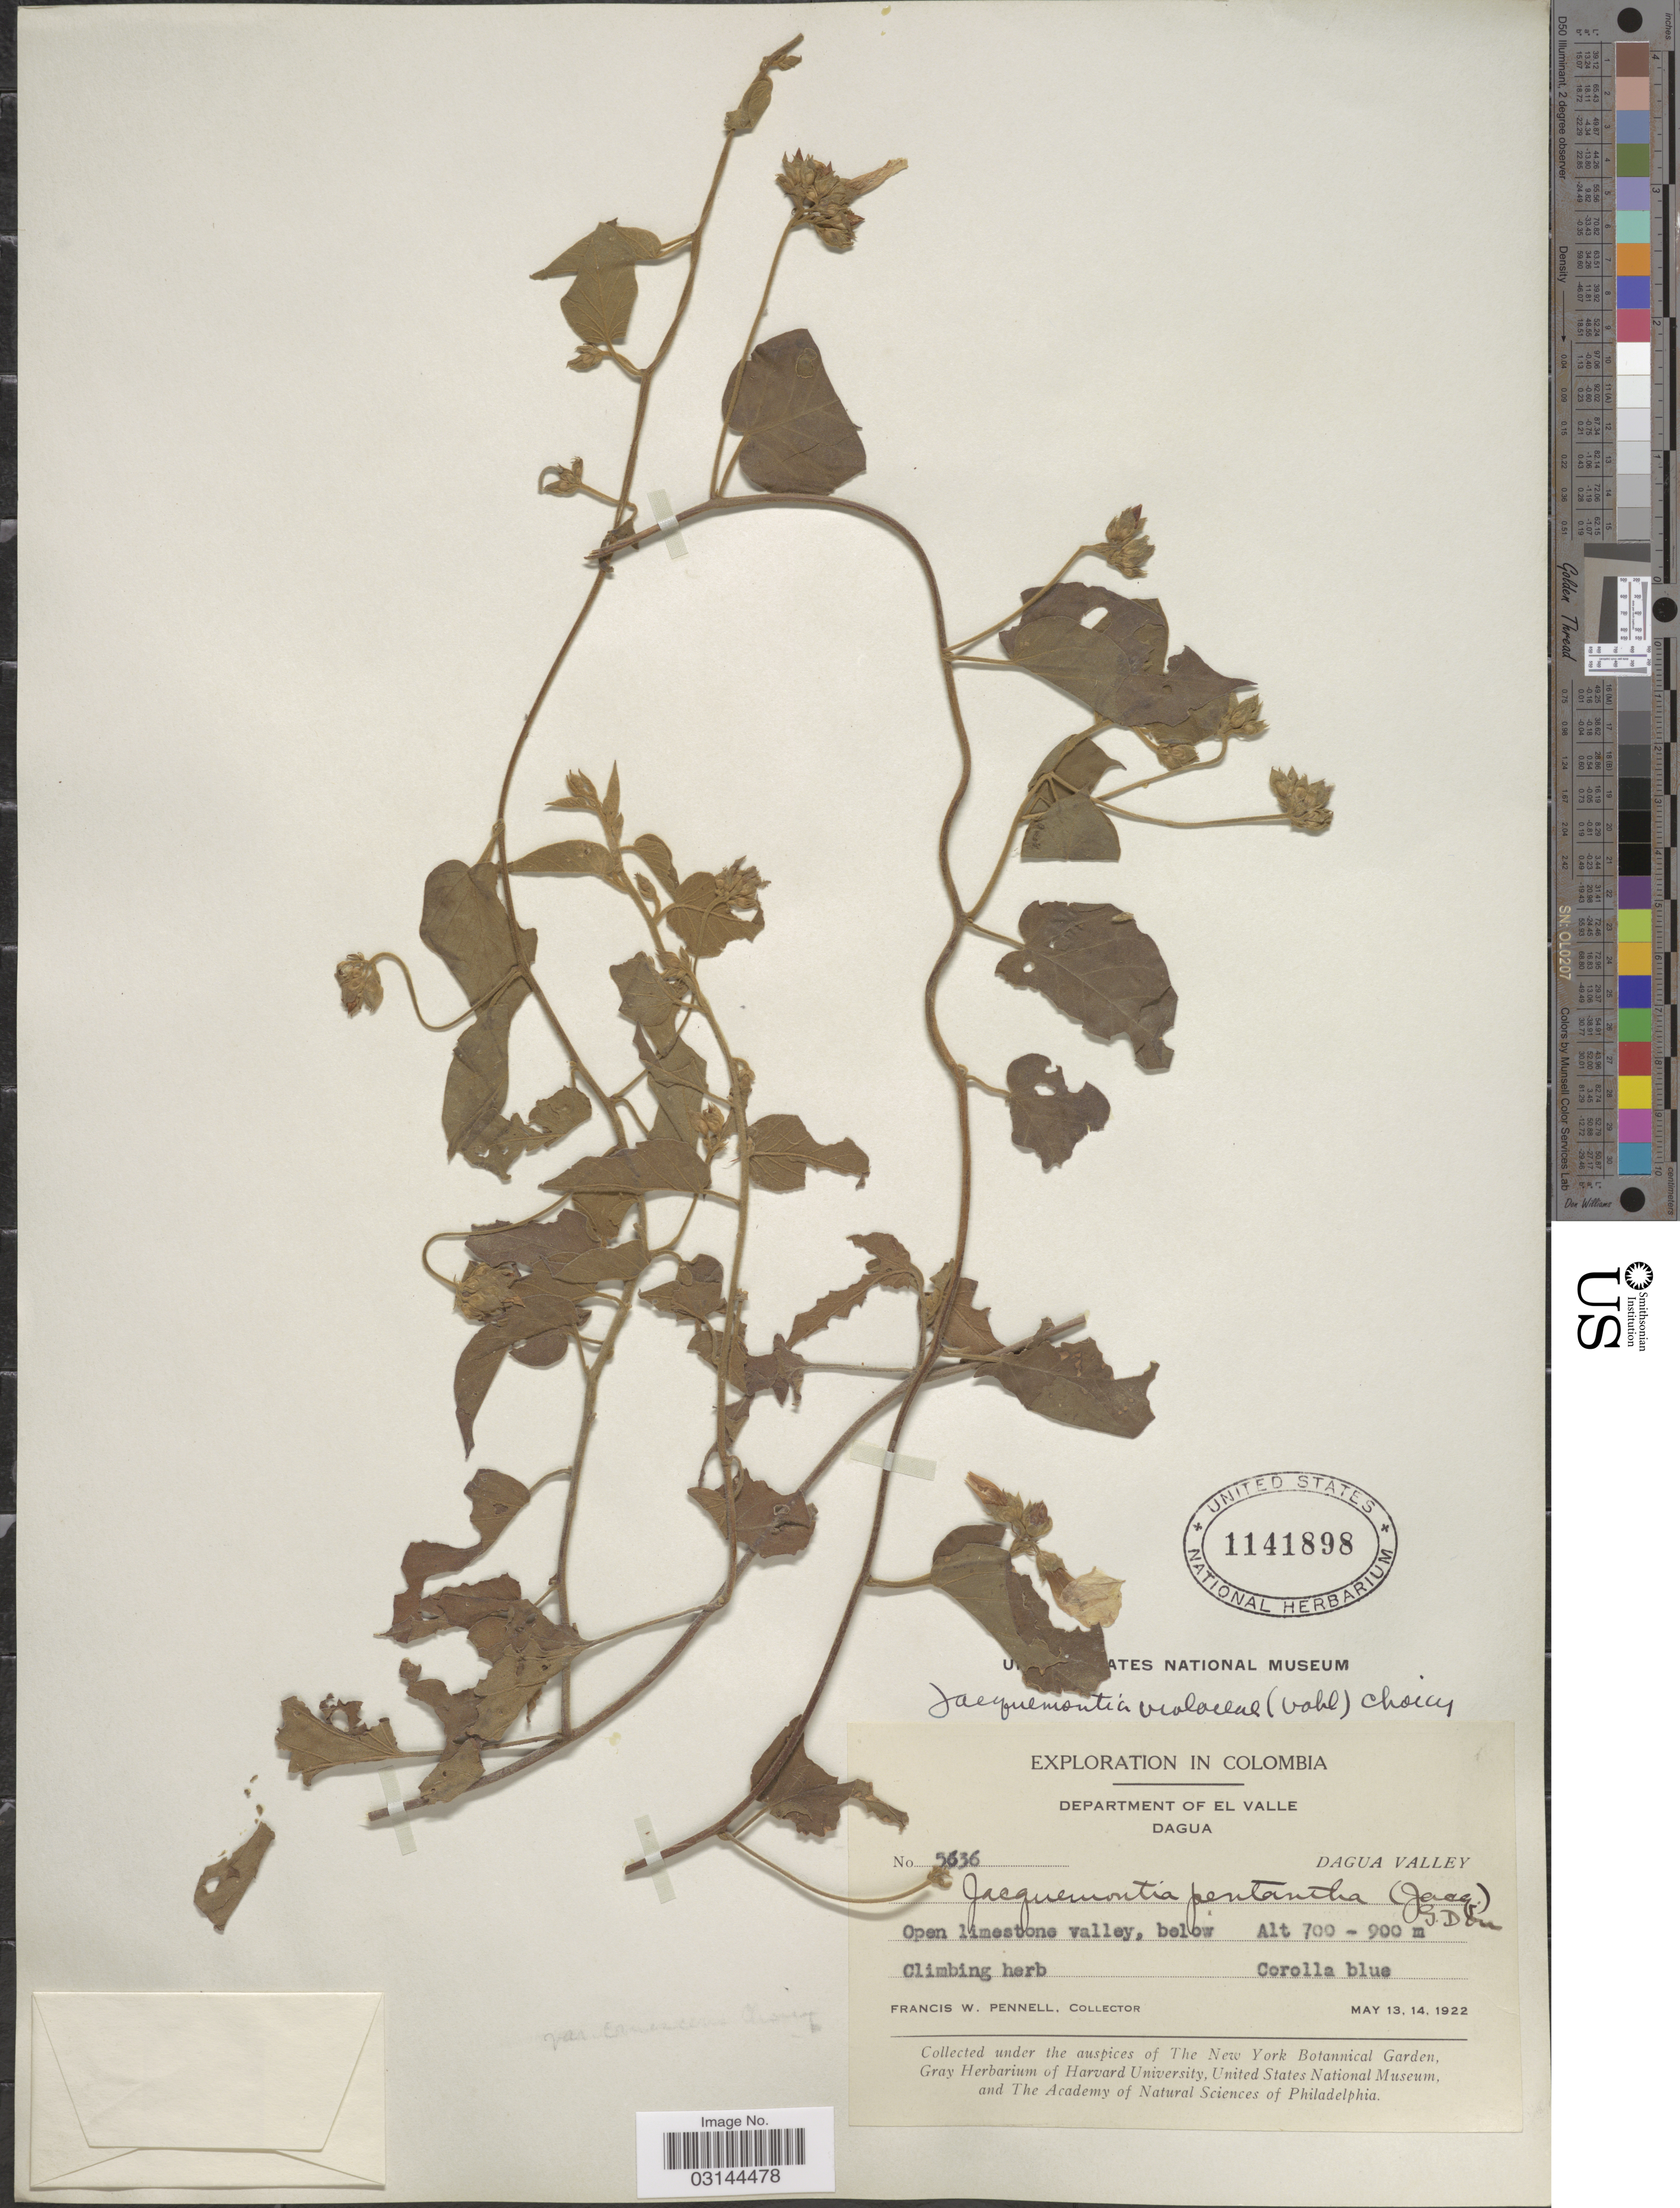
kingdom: Plantae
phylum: Tracheophyta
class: Magnoliopsida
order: Solanales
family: Convolvulaceae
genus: Jacquemontia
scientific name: Jacquemontia violacea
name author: Choisy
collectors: F. W. Pennell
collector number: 5636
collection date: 1922-05-13/1922-05-14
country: Colombia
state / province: Valle del Cauca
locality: Department of El Valle. Dagua. Dagua Valley. Open limestone valley, below.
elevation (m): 700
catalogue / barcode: US 1141898